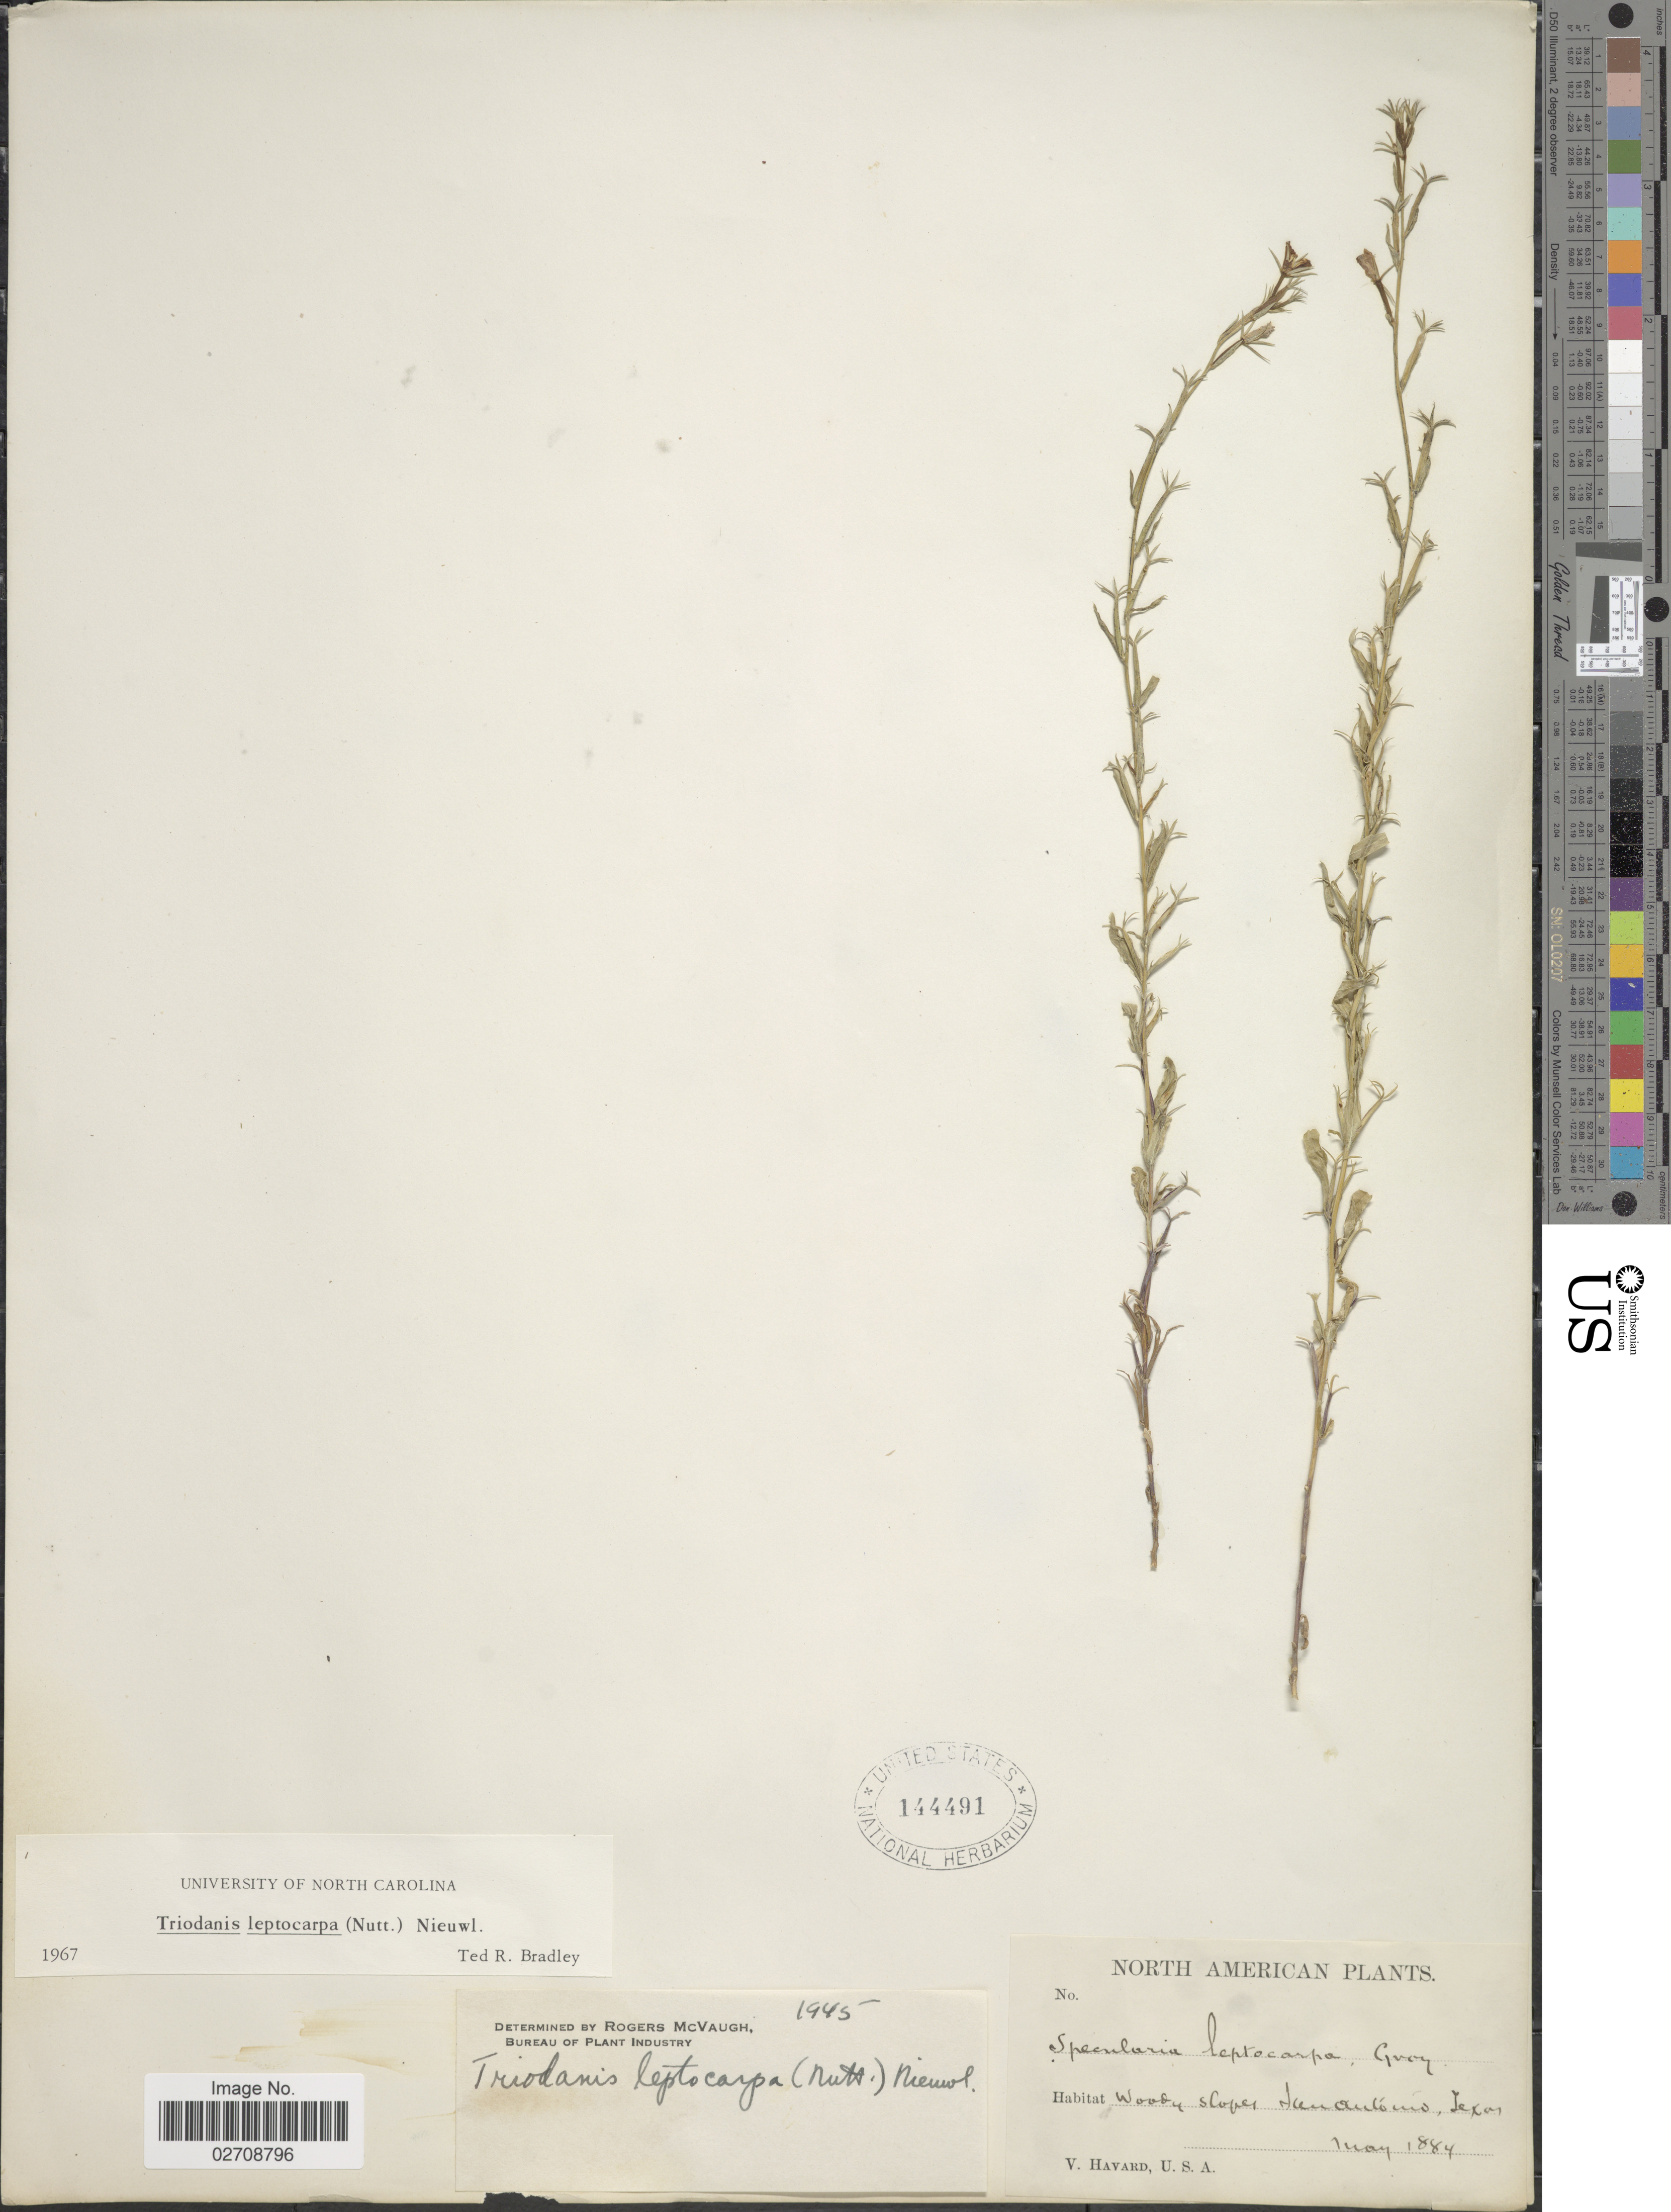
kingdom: Plantae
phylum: Tracheophyta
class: Magnoliopsida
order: Asterales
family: Campanulaceae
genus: Triodanis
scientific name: Triodanis leptocarpa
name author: Nieuwl.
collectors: V. Havard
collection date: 1884-05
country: United States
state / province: Texas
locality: Woody slopes San Antonio, Texas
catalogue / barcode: US 144491